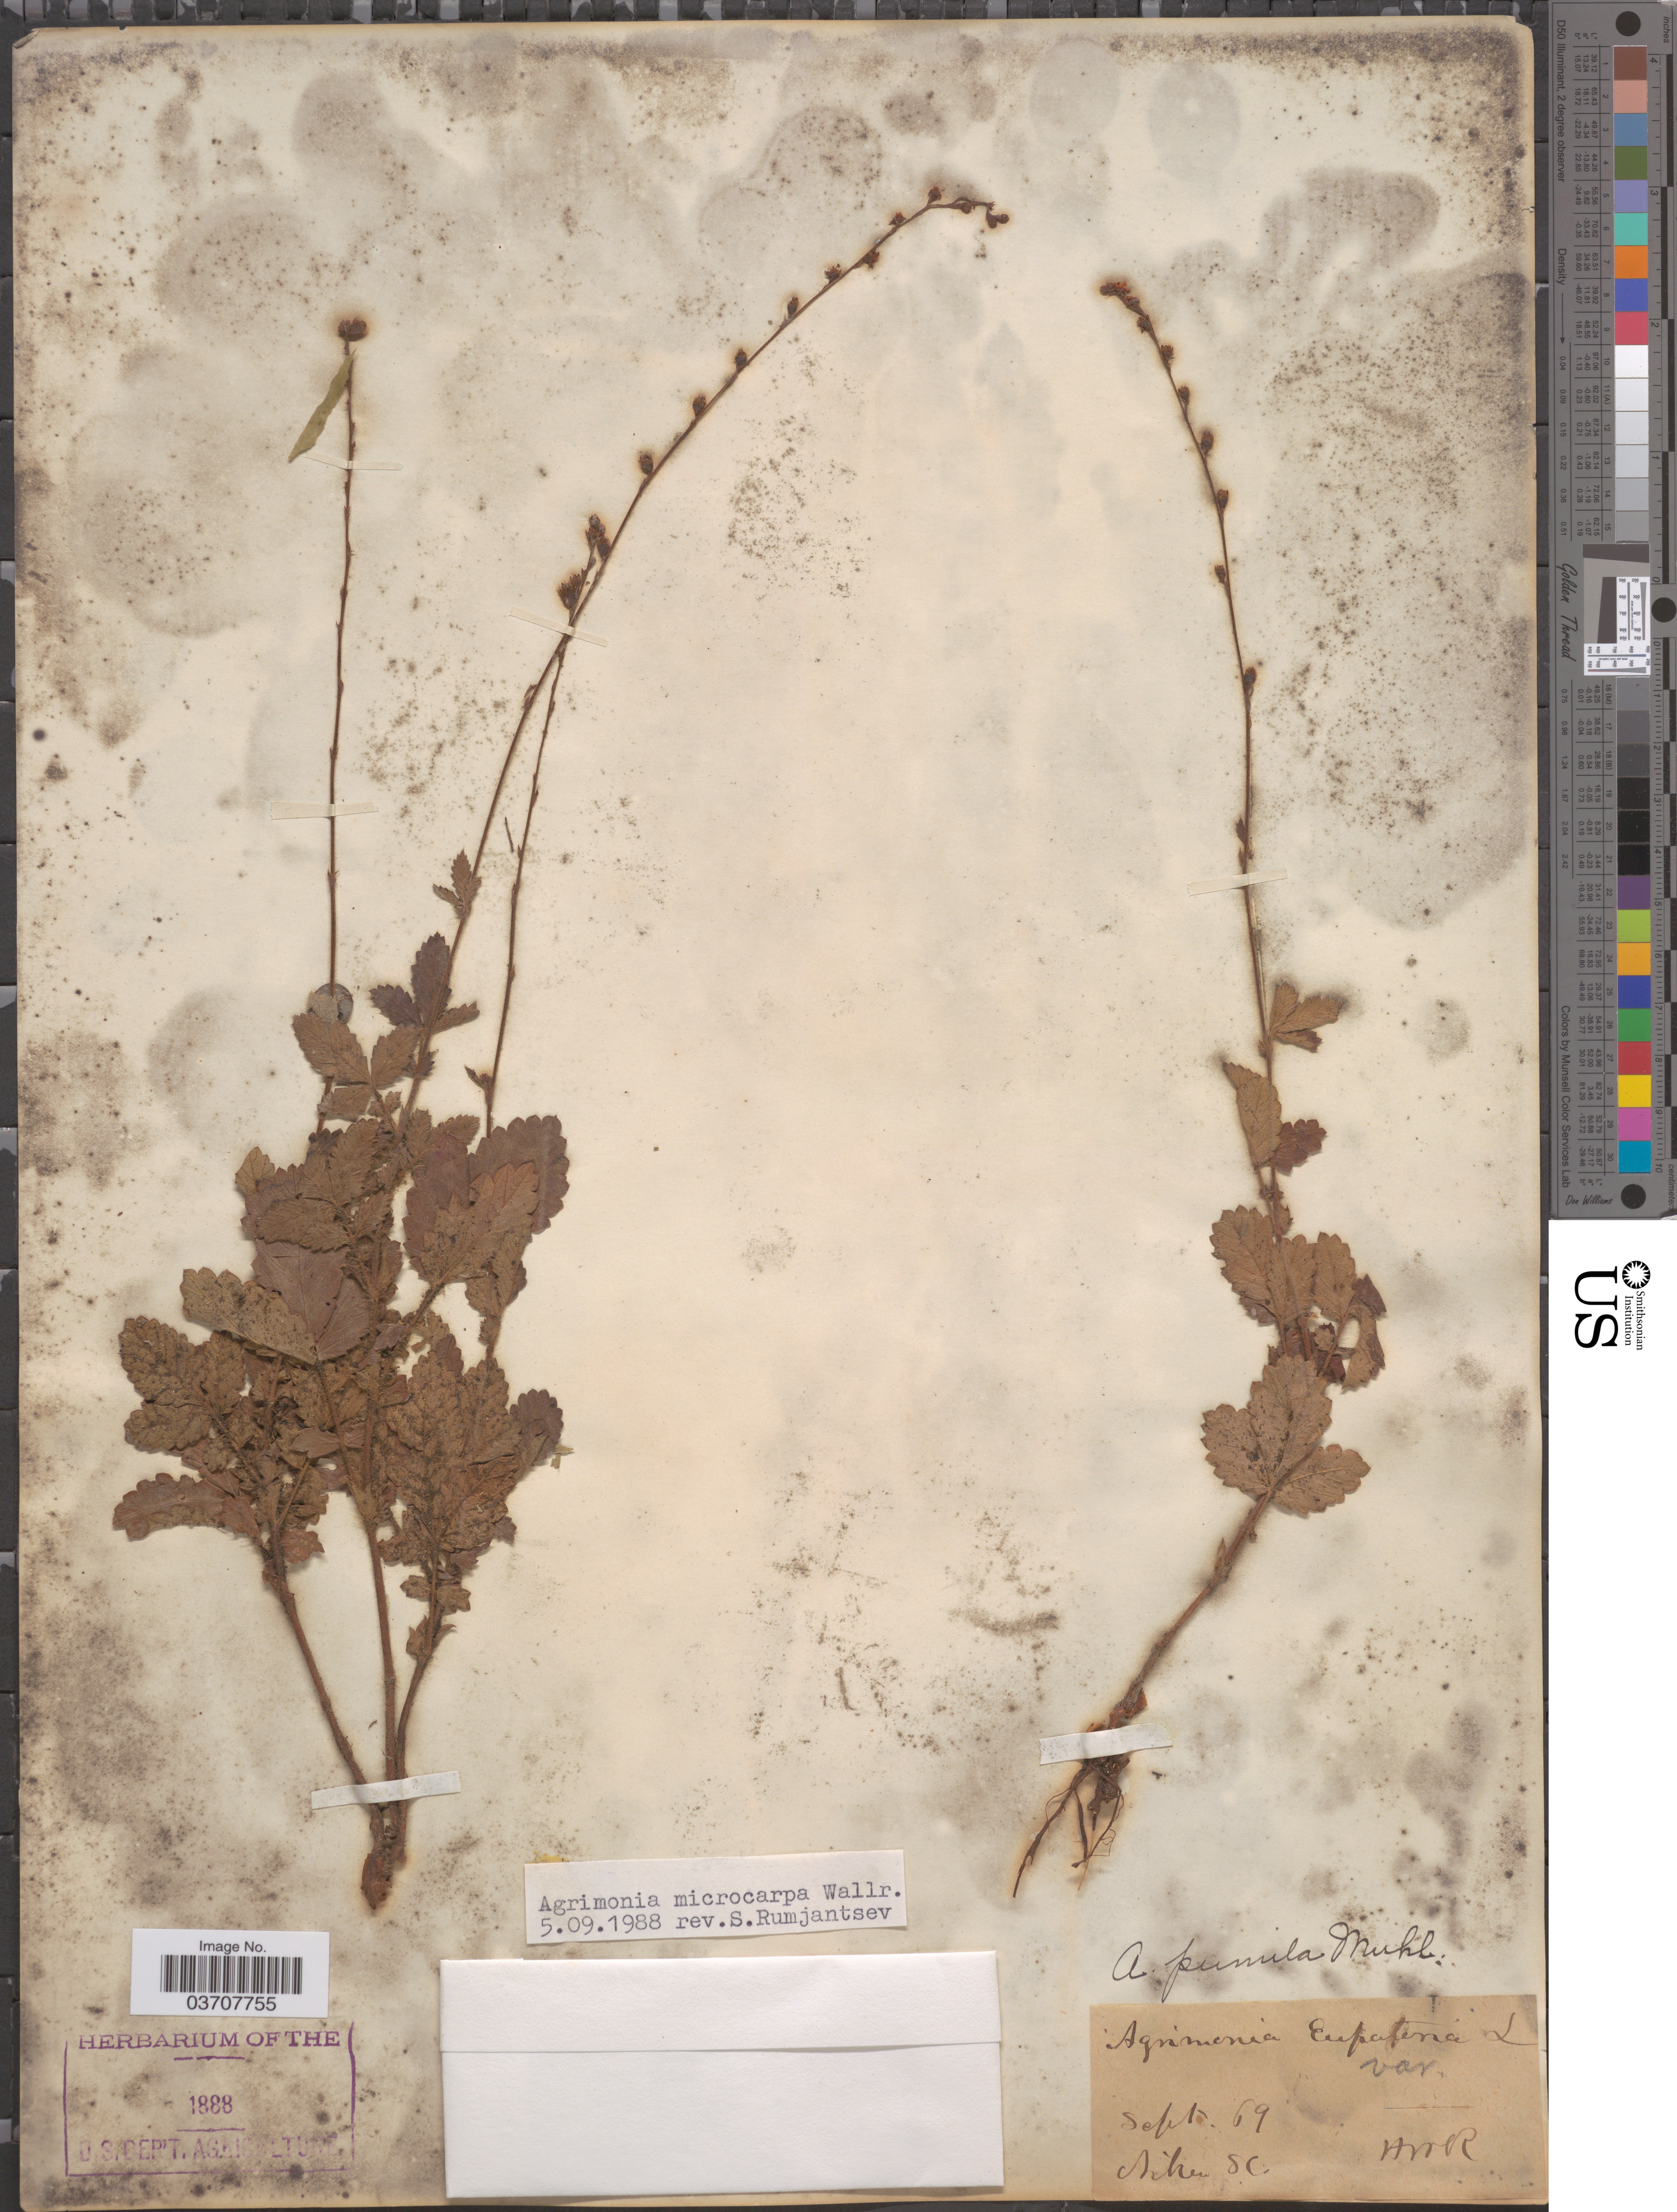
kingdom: Plantae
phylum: Tracheophyta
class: Magnoliopsida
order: Rosales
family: Rosaceae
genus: Agrimonia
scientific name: Agrimonia microcarpa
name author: Wallr.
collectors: H. W. R.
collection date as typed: Transcribed d/m/y: /9/69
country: United States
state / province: South Carolina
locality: Aiken.